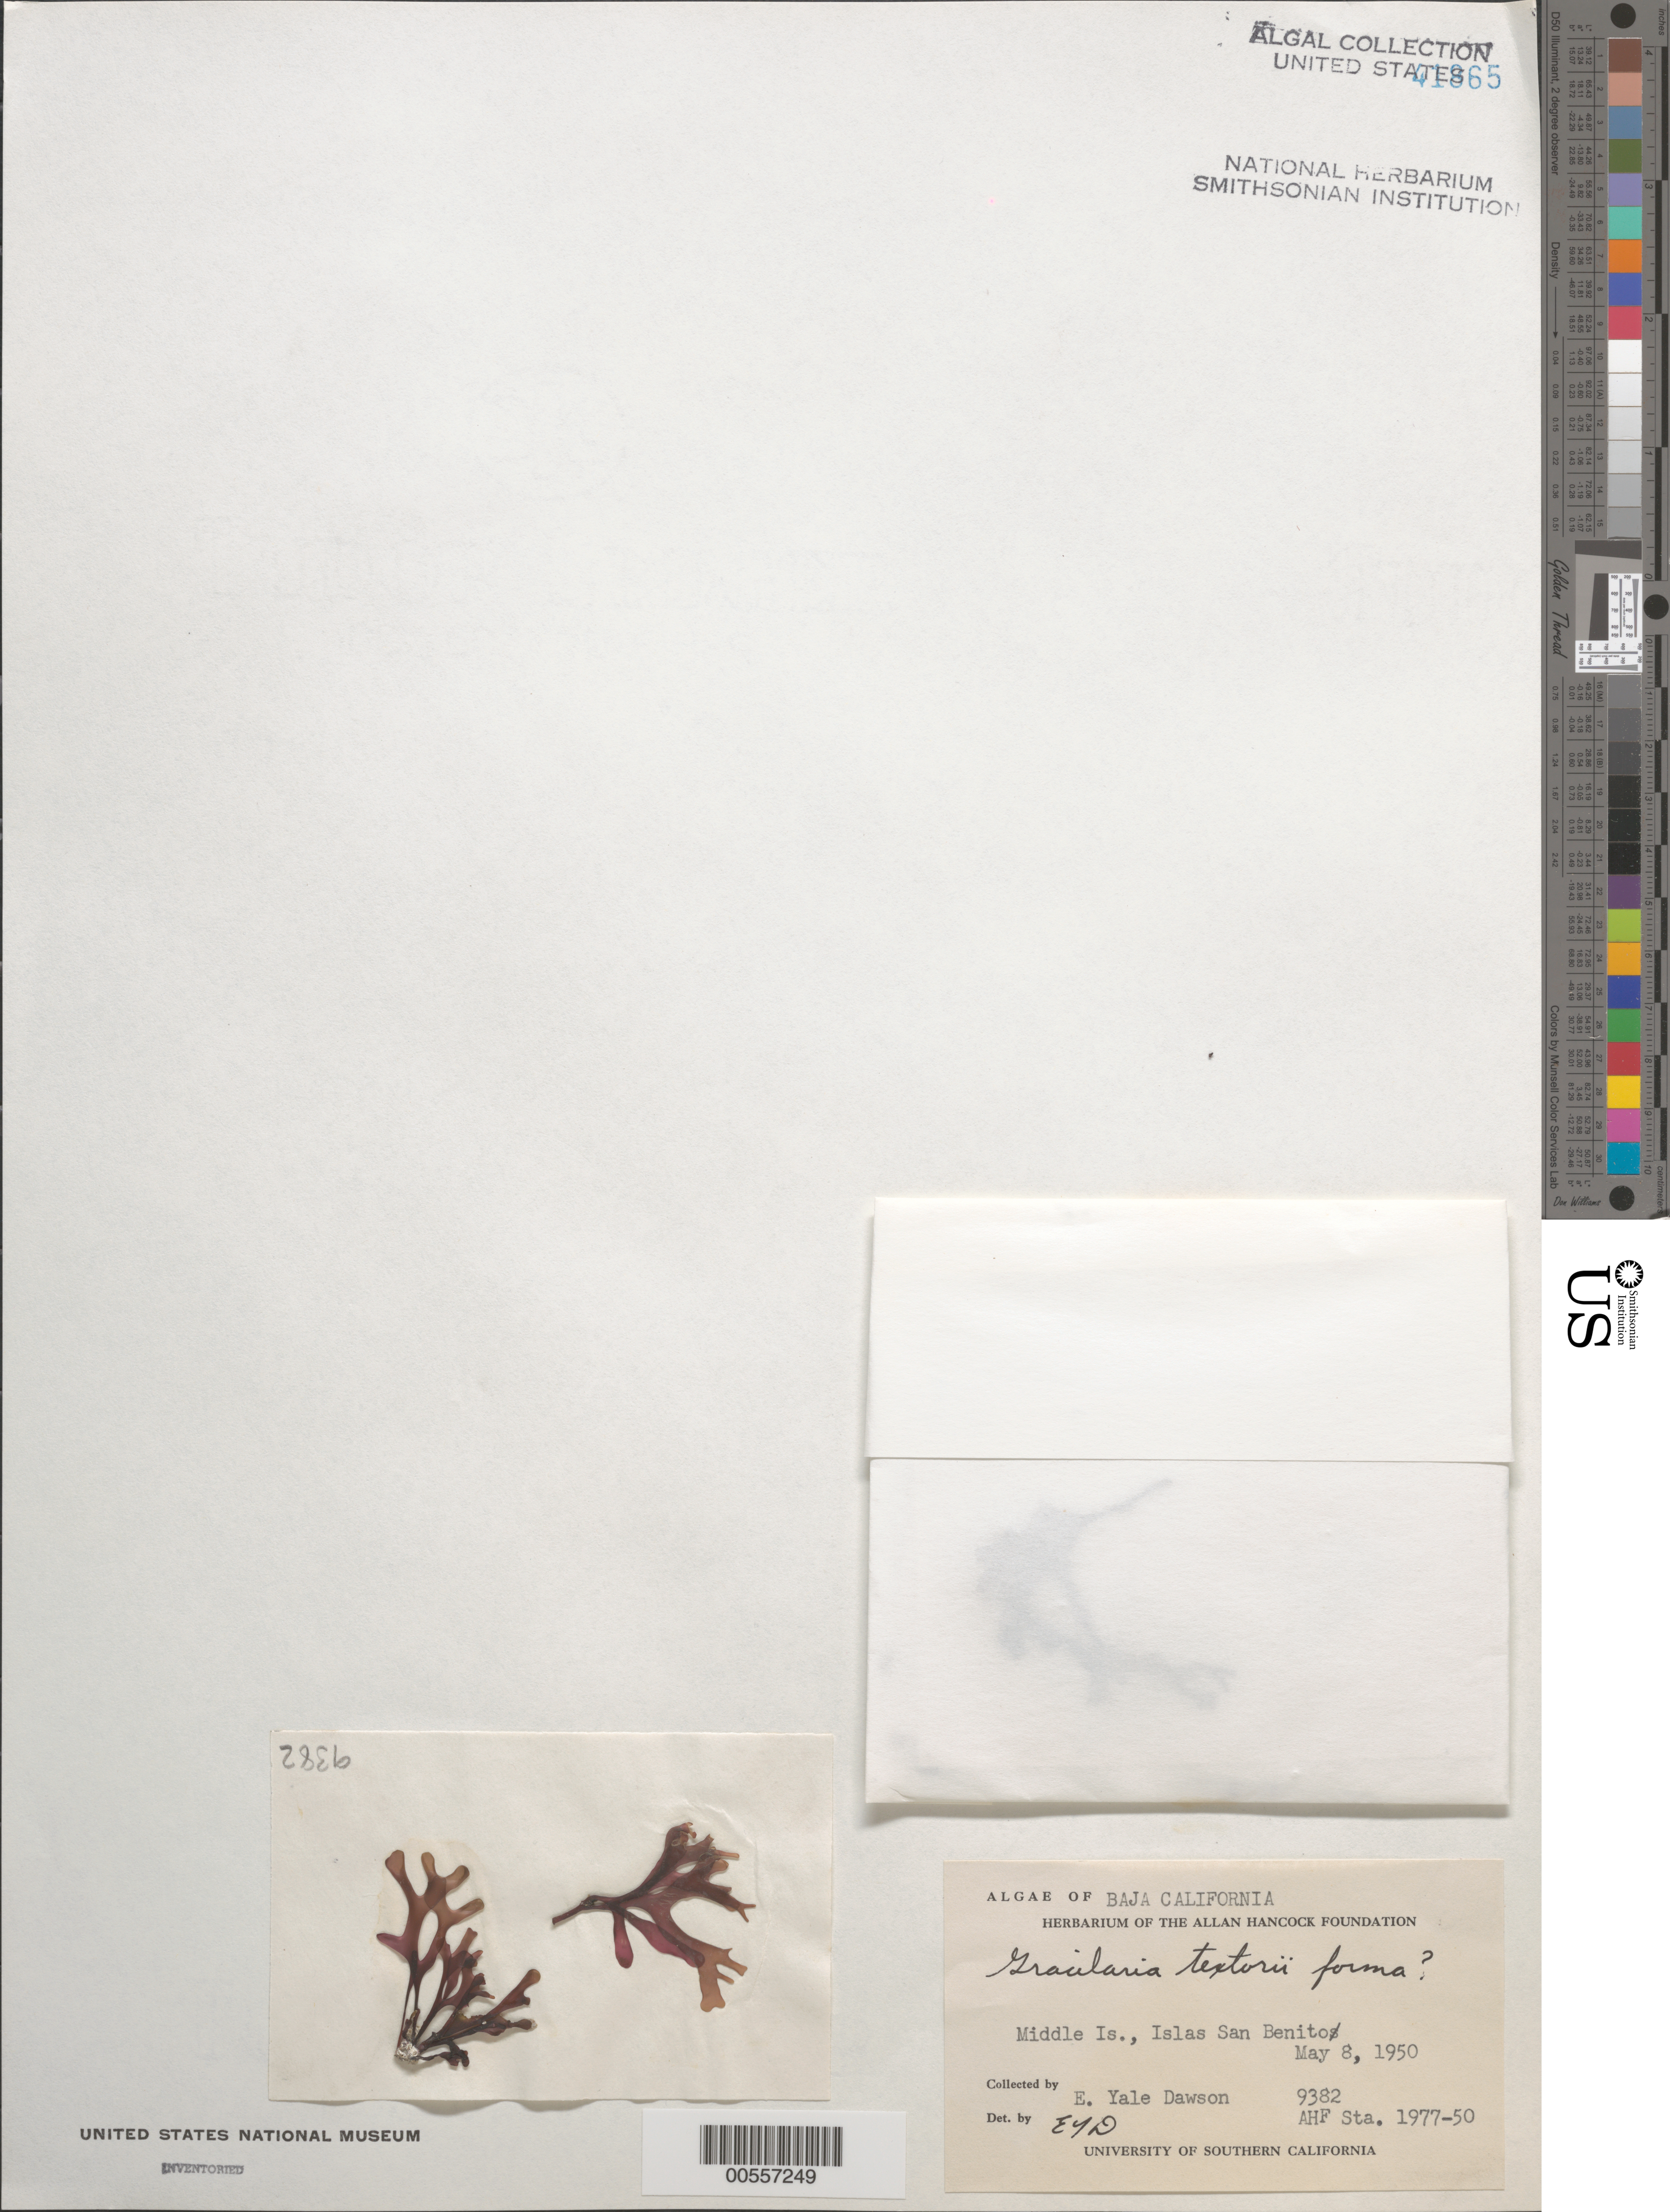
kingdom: Plantae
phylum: Rhodophyta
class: Florideophyceae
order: Gracilariales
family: Gracilariaceae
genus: Gracilaria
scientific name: Gracilaria textorii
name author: (Suringar) De Toni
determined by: Dawson, E. Y.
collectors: E. Y. Dawson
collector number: EYD 9382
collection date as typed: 08 May 1950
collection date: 1950-05-08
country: Mexico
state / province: Baja California Norte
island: Middle Island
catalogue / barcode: US 41865